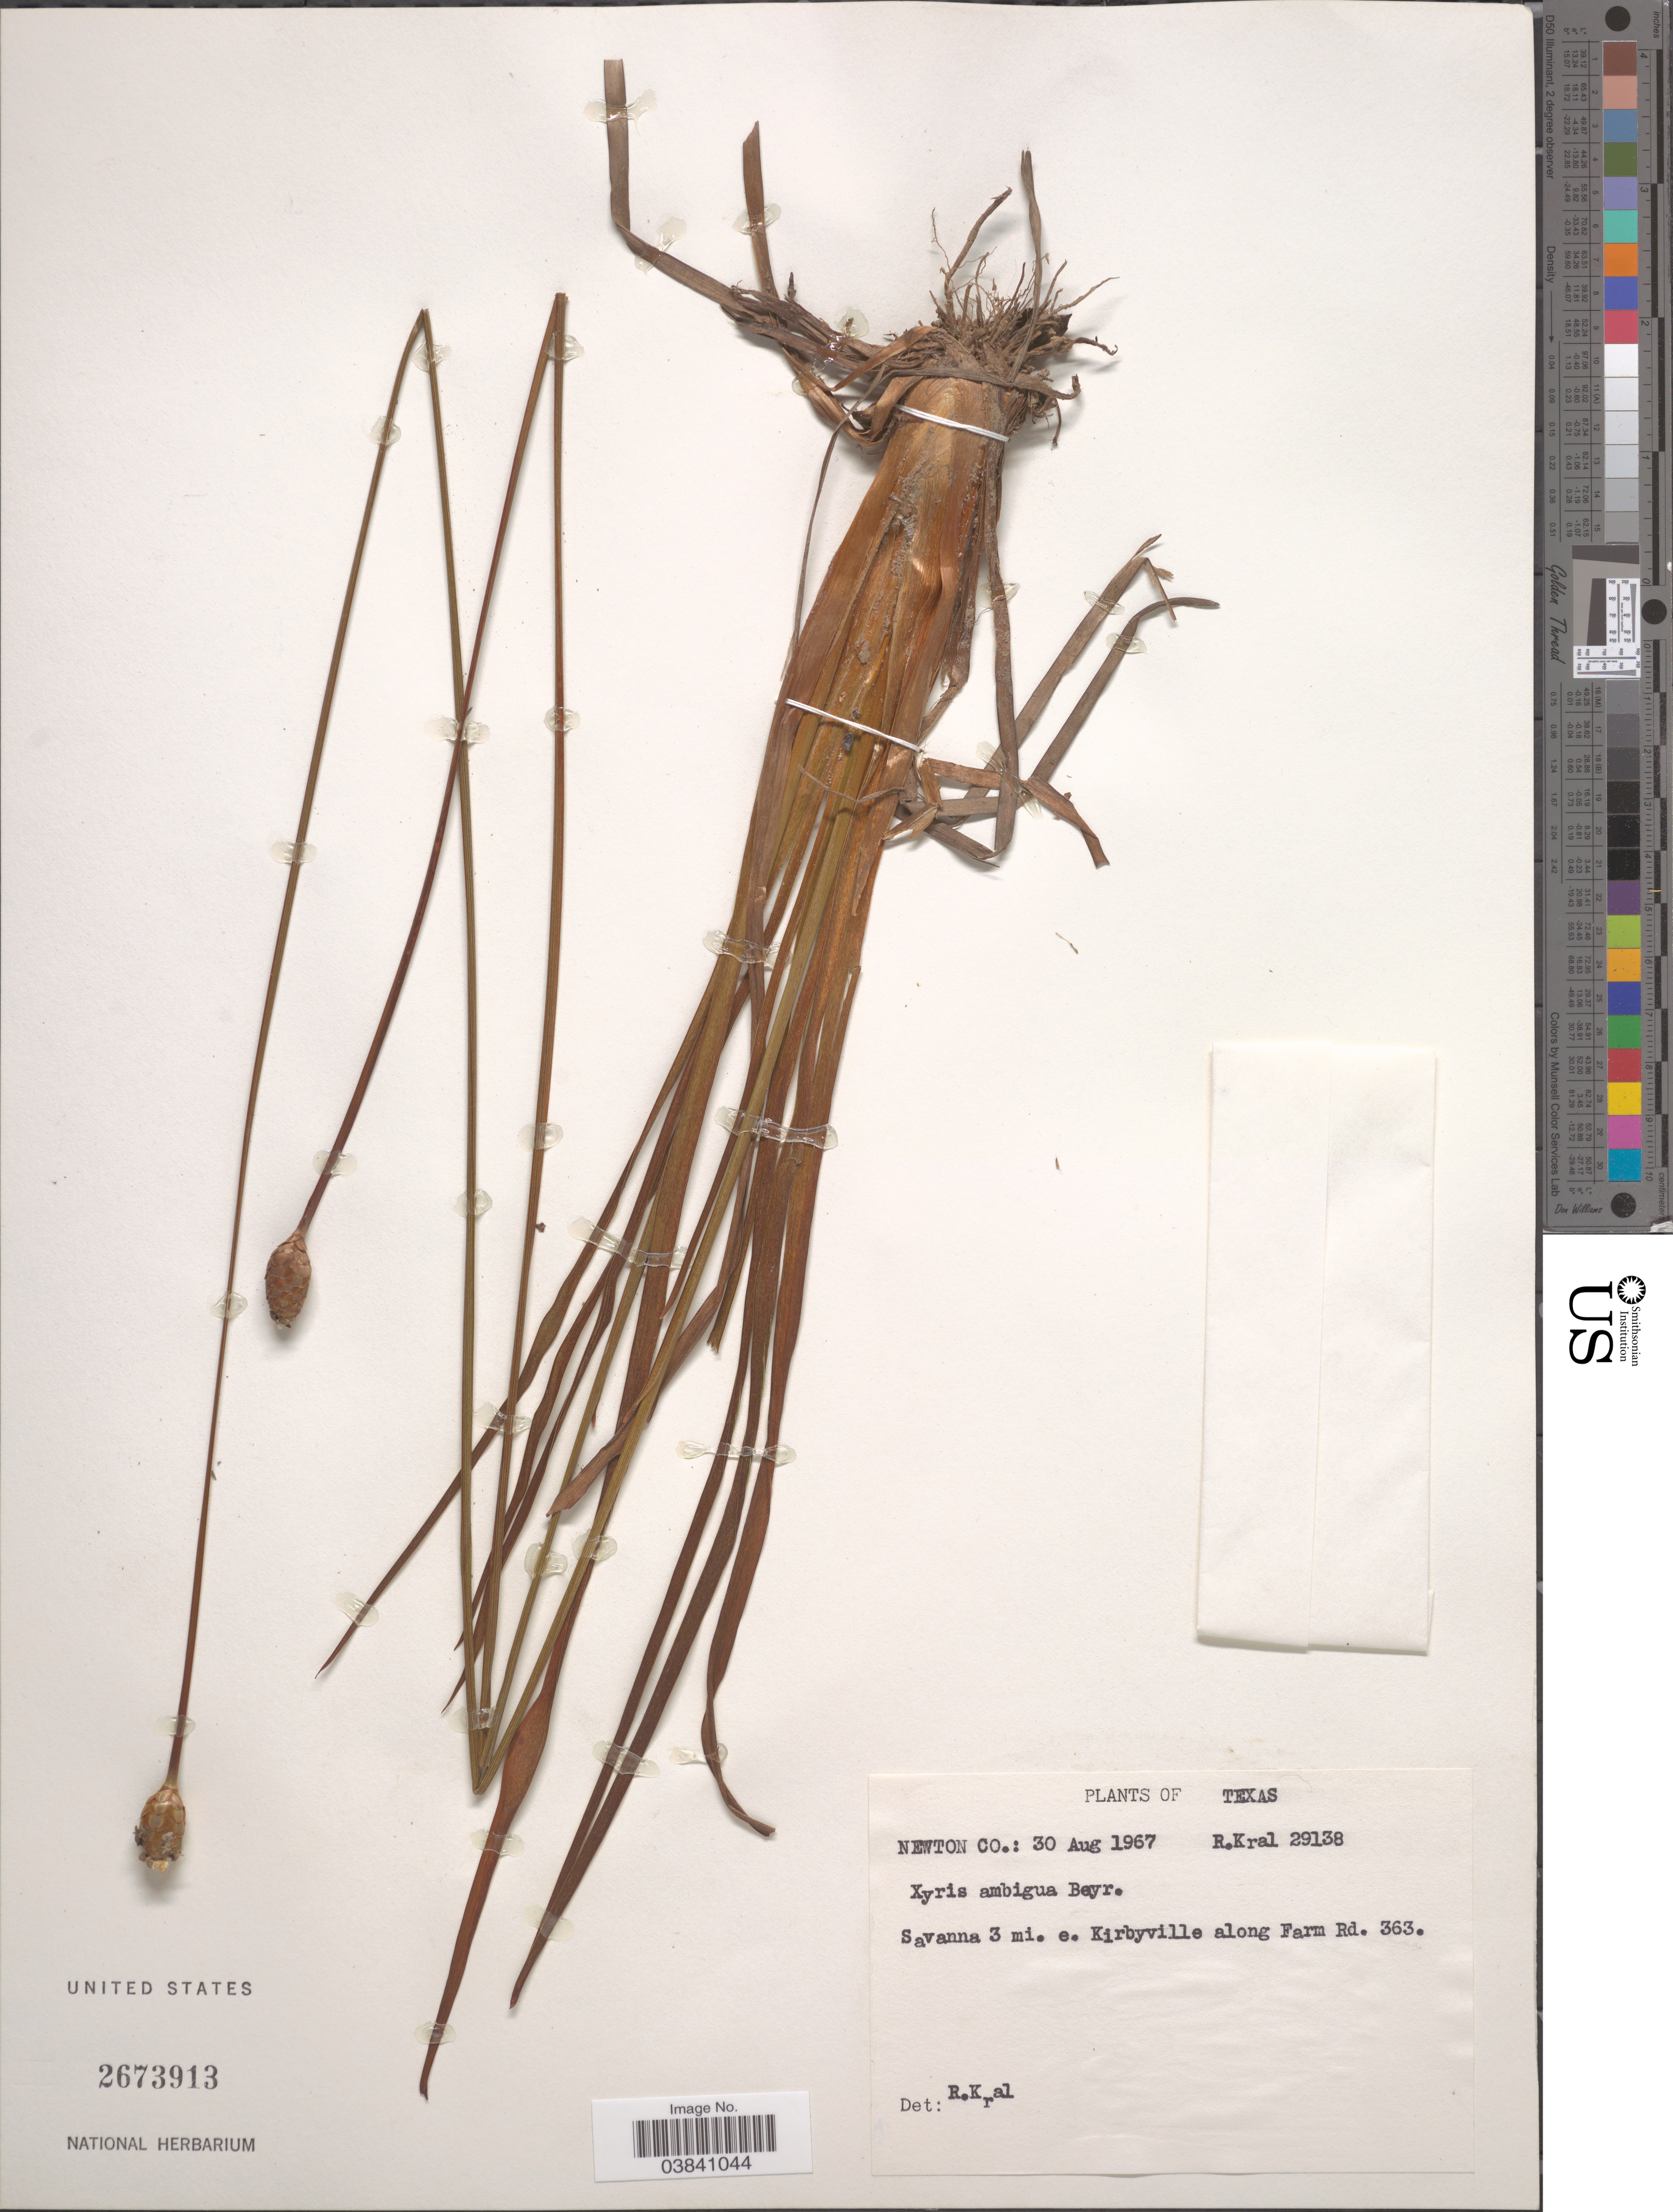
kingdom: Plantae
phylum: Tracheophyta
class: Liliopsida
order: Poales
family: Xyridaceae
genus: Xyris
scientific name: Xyris ambigua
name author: Beyr. ex Kunth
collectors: R. Kral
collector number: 29138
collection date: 1967-08-30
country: United States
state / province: Texas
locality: Newton Co. Savanna 3 mi. e. Kirbyville along Farm Rd. 363.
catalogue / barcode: US 2673913